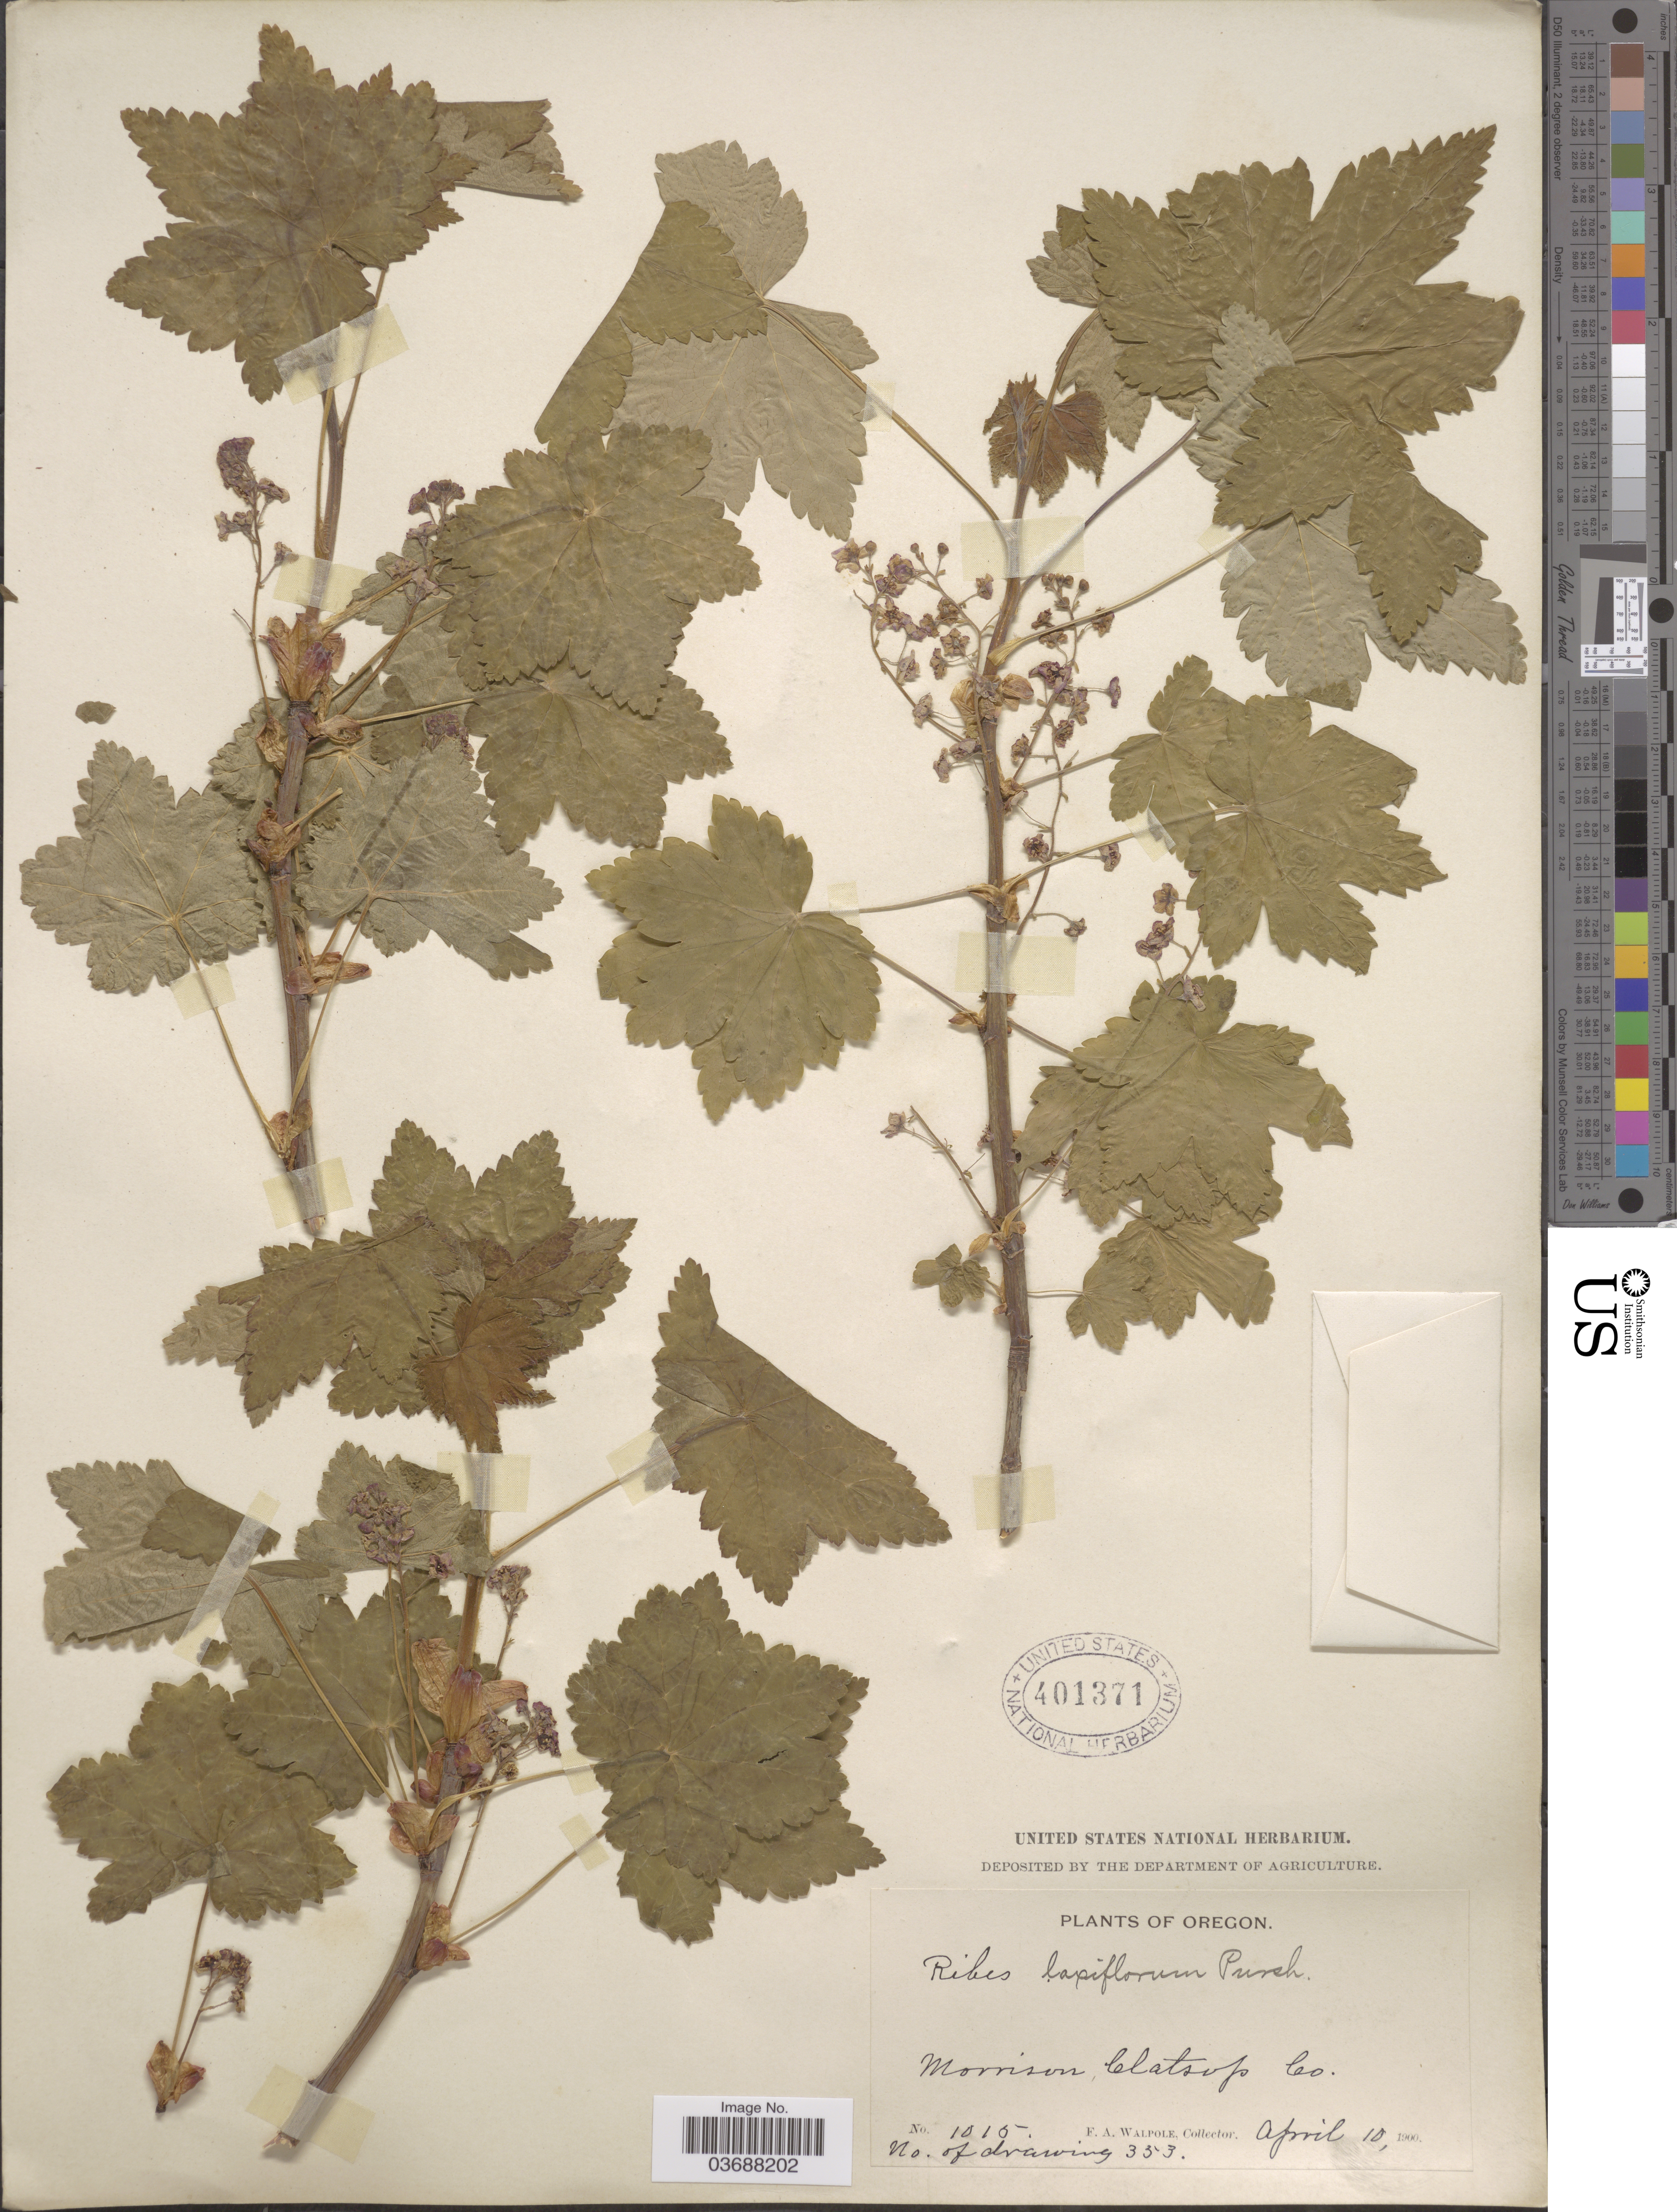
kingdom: Plantae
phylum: Tracheophyta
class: Magnoliopsida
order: Saxifragales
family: Grossulariaceae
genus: Ribes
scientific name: Ribes laxiflorum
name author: Pursh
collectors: F. Walpole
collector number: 1015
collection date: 1900-04-10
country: United States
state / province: Oregon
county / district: Clatsop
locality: Morrison Clatsop Co.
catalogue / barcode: US 401371